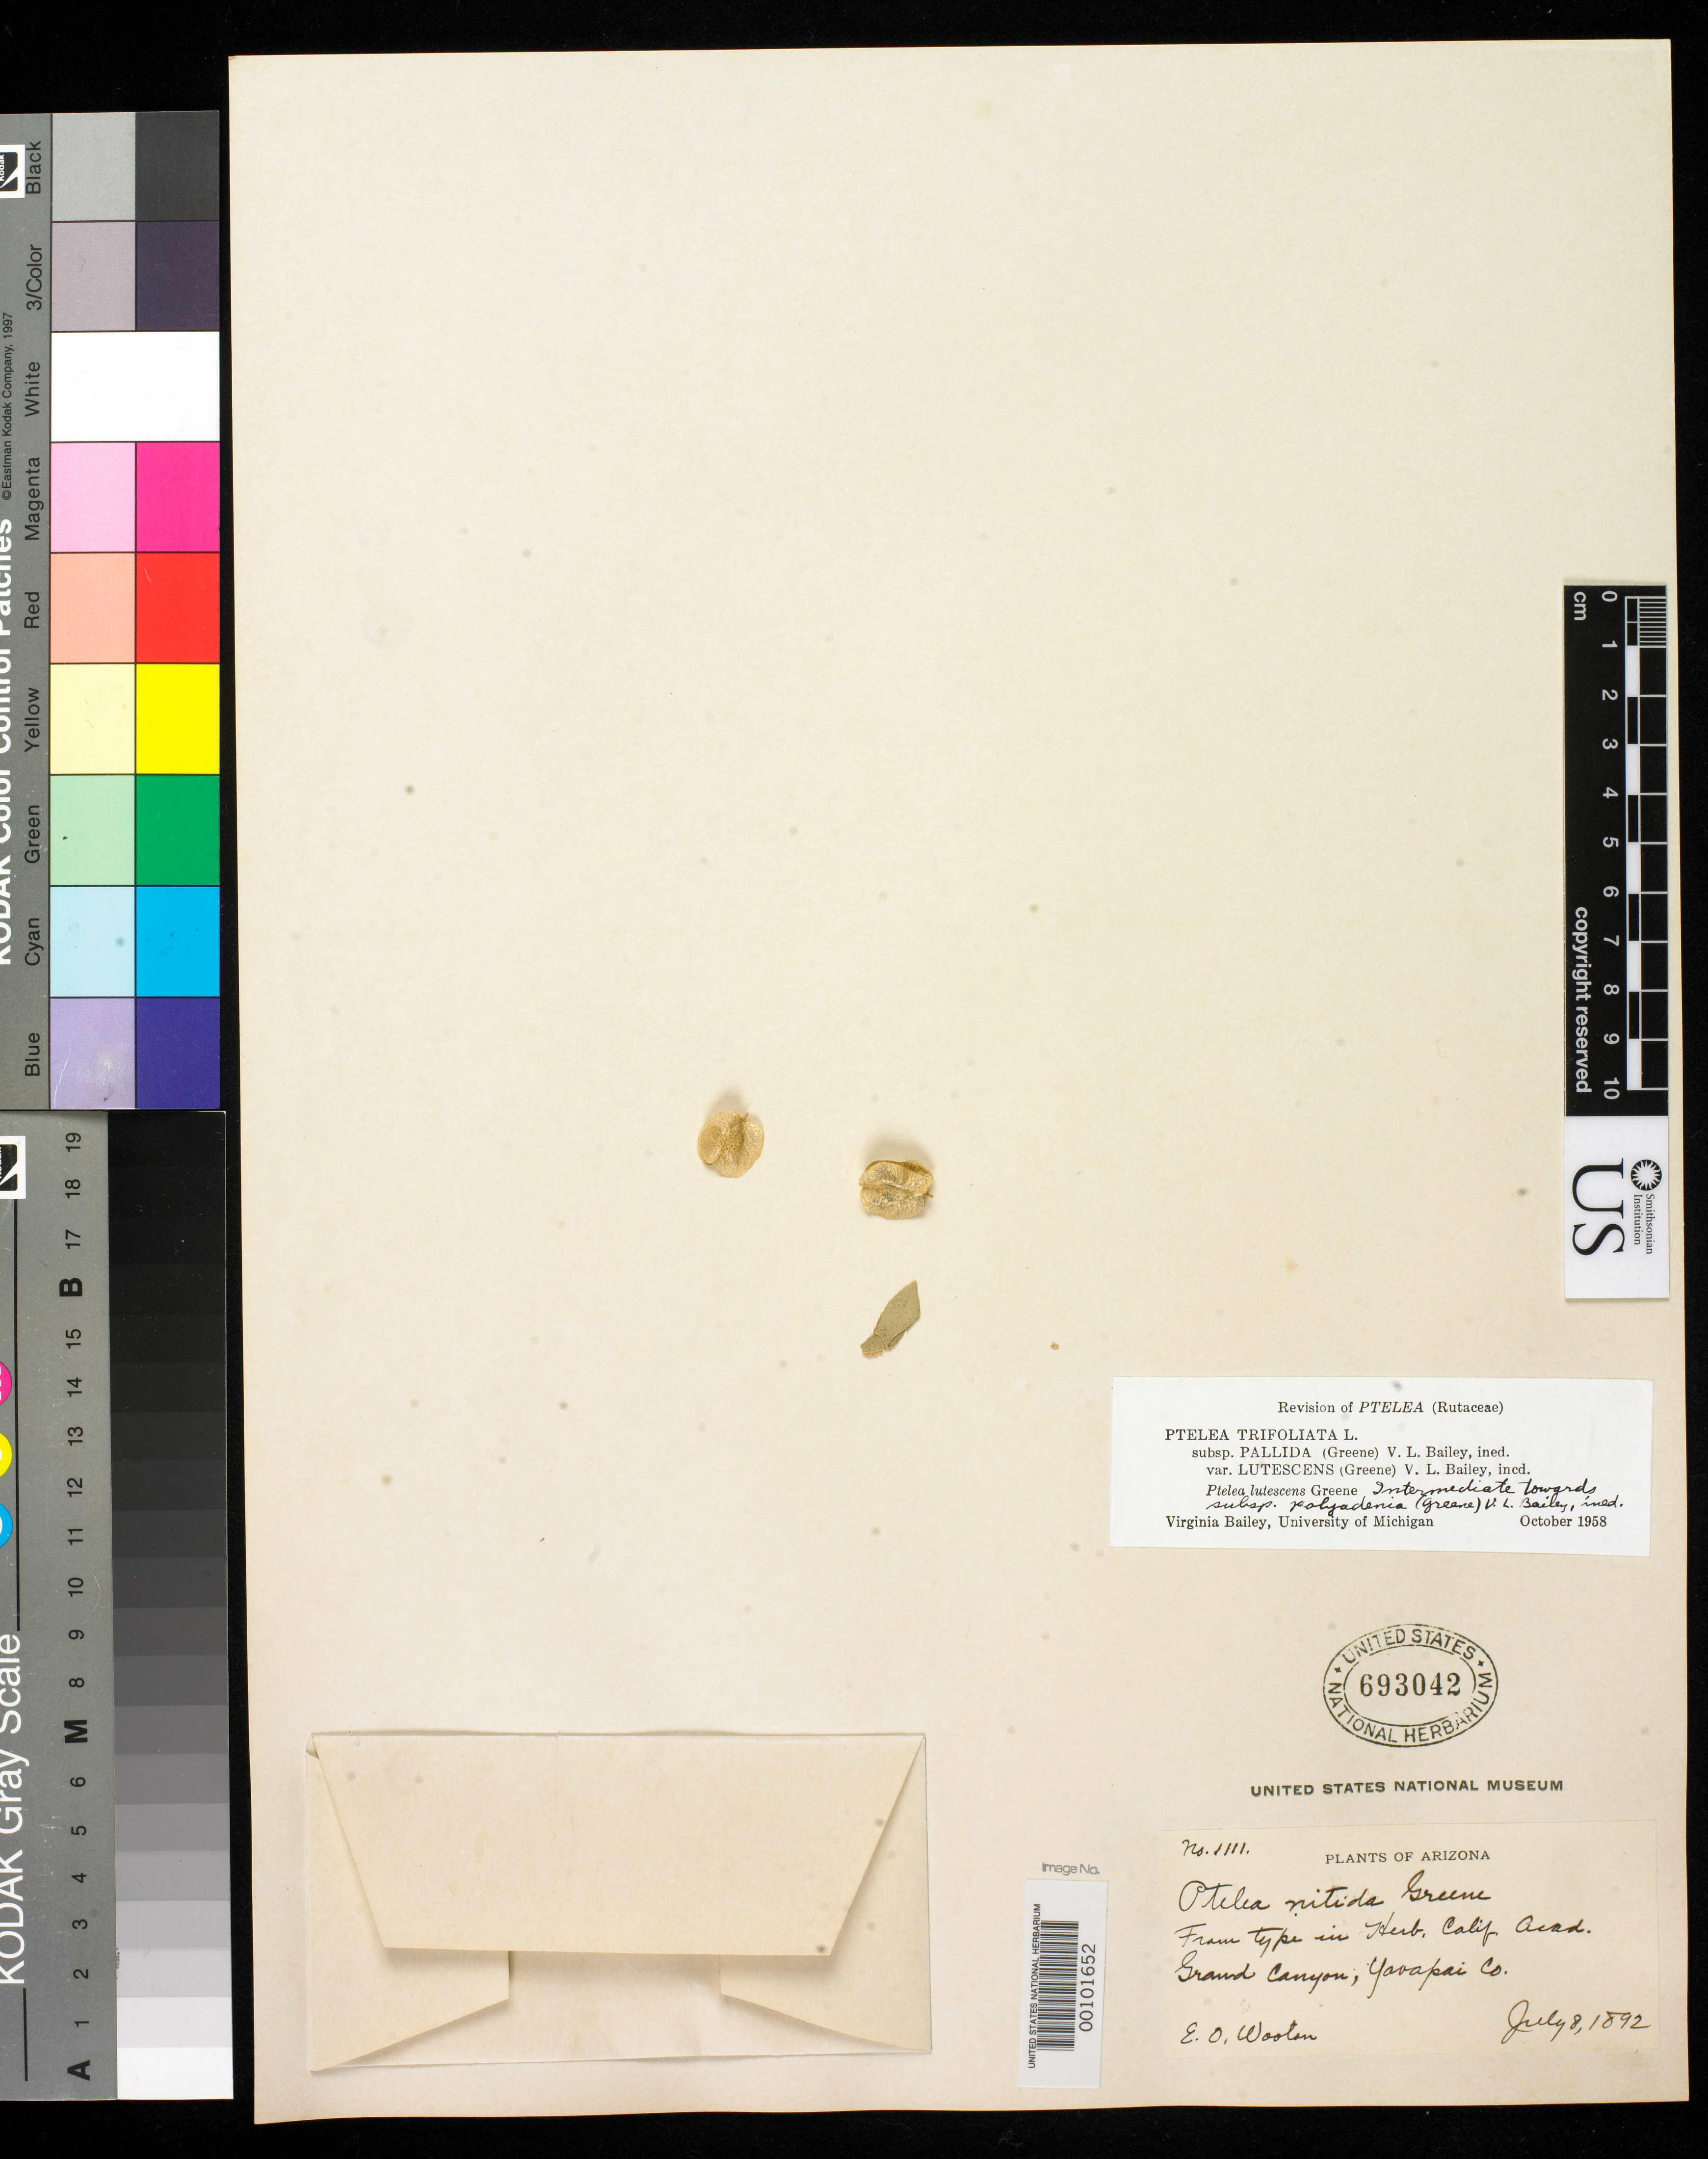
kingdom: Plantae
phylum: Tracheophyta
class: Magnoliopsida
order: Sapindales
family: Rutaceae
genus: Ptelea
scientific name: Ptelea nitida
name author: Greene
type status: Isotype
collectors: E. O. Wooton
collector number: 1111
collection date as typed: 08 Jul 1892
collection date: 1892-07-08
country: United States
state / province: Arizona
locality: Grand Canyon.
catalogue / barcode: US 693042